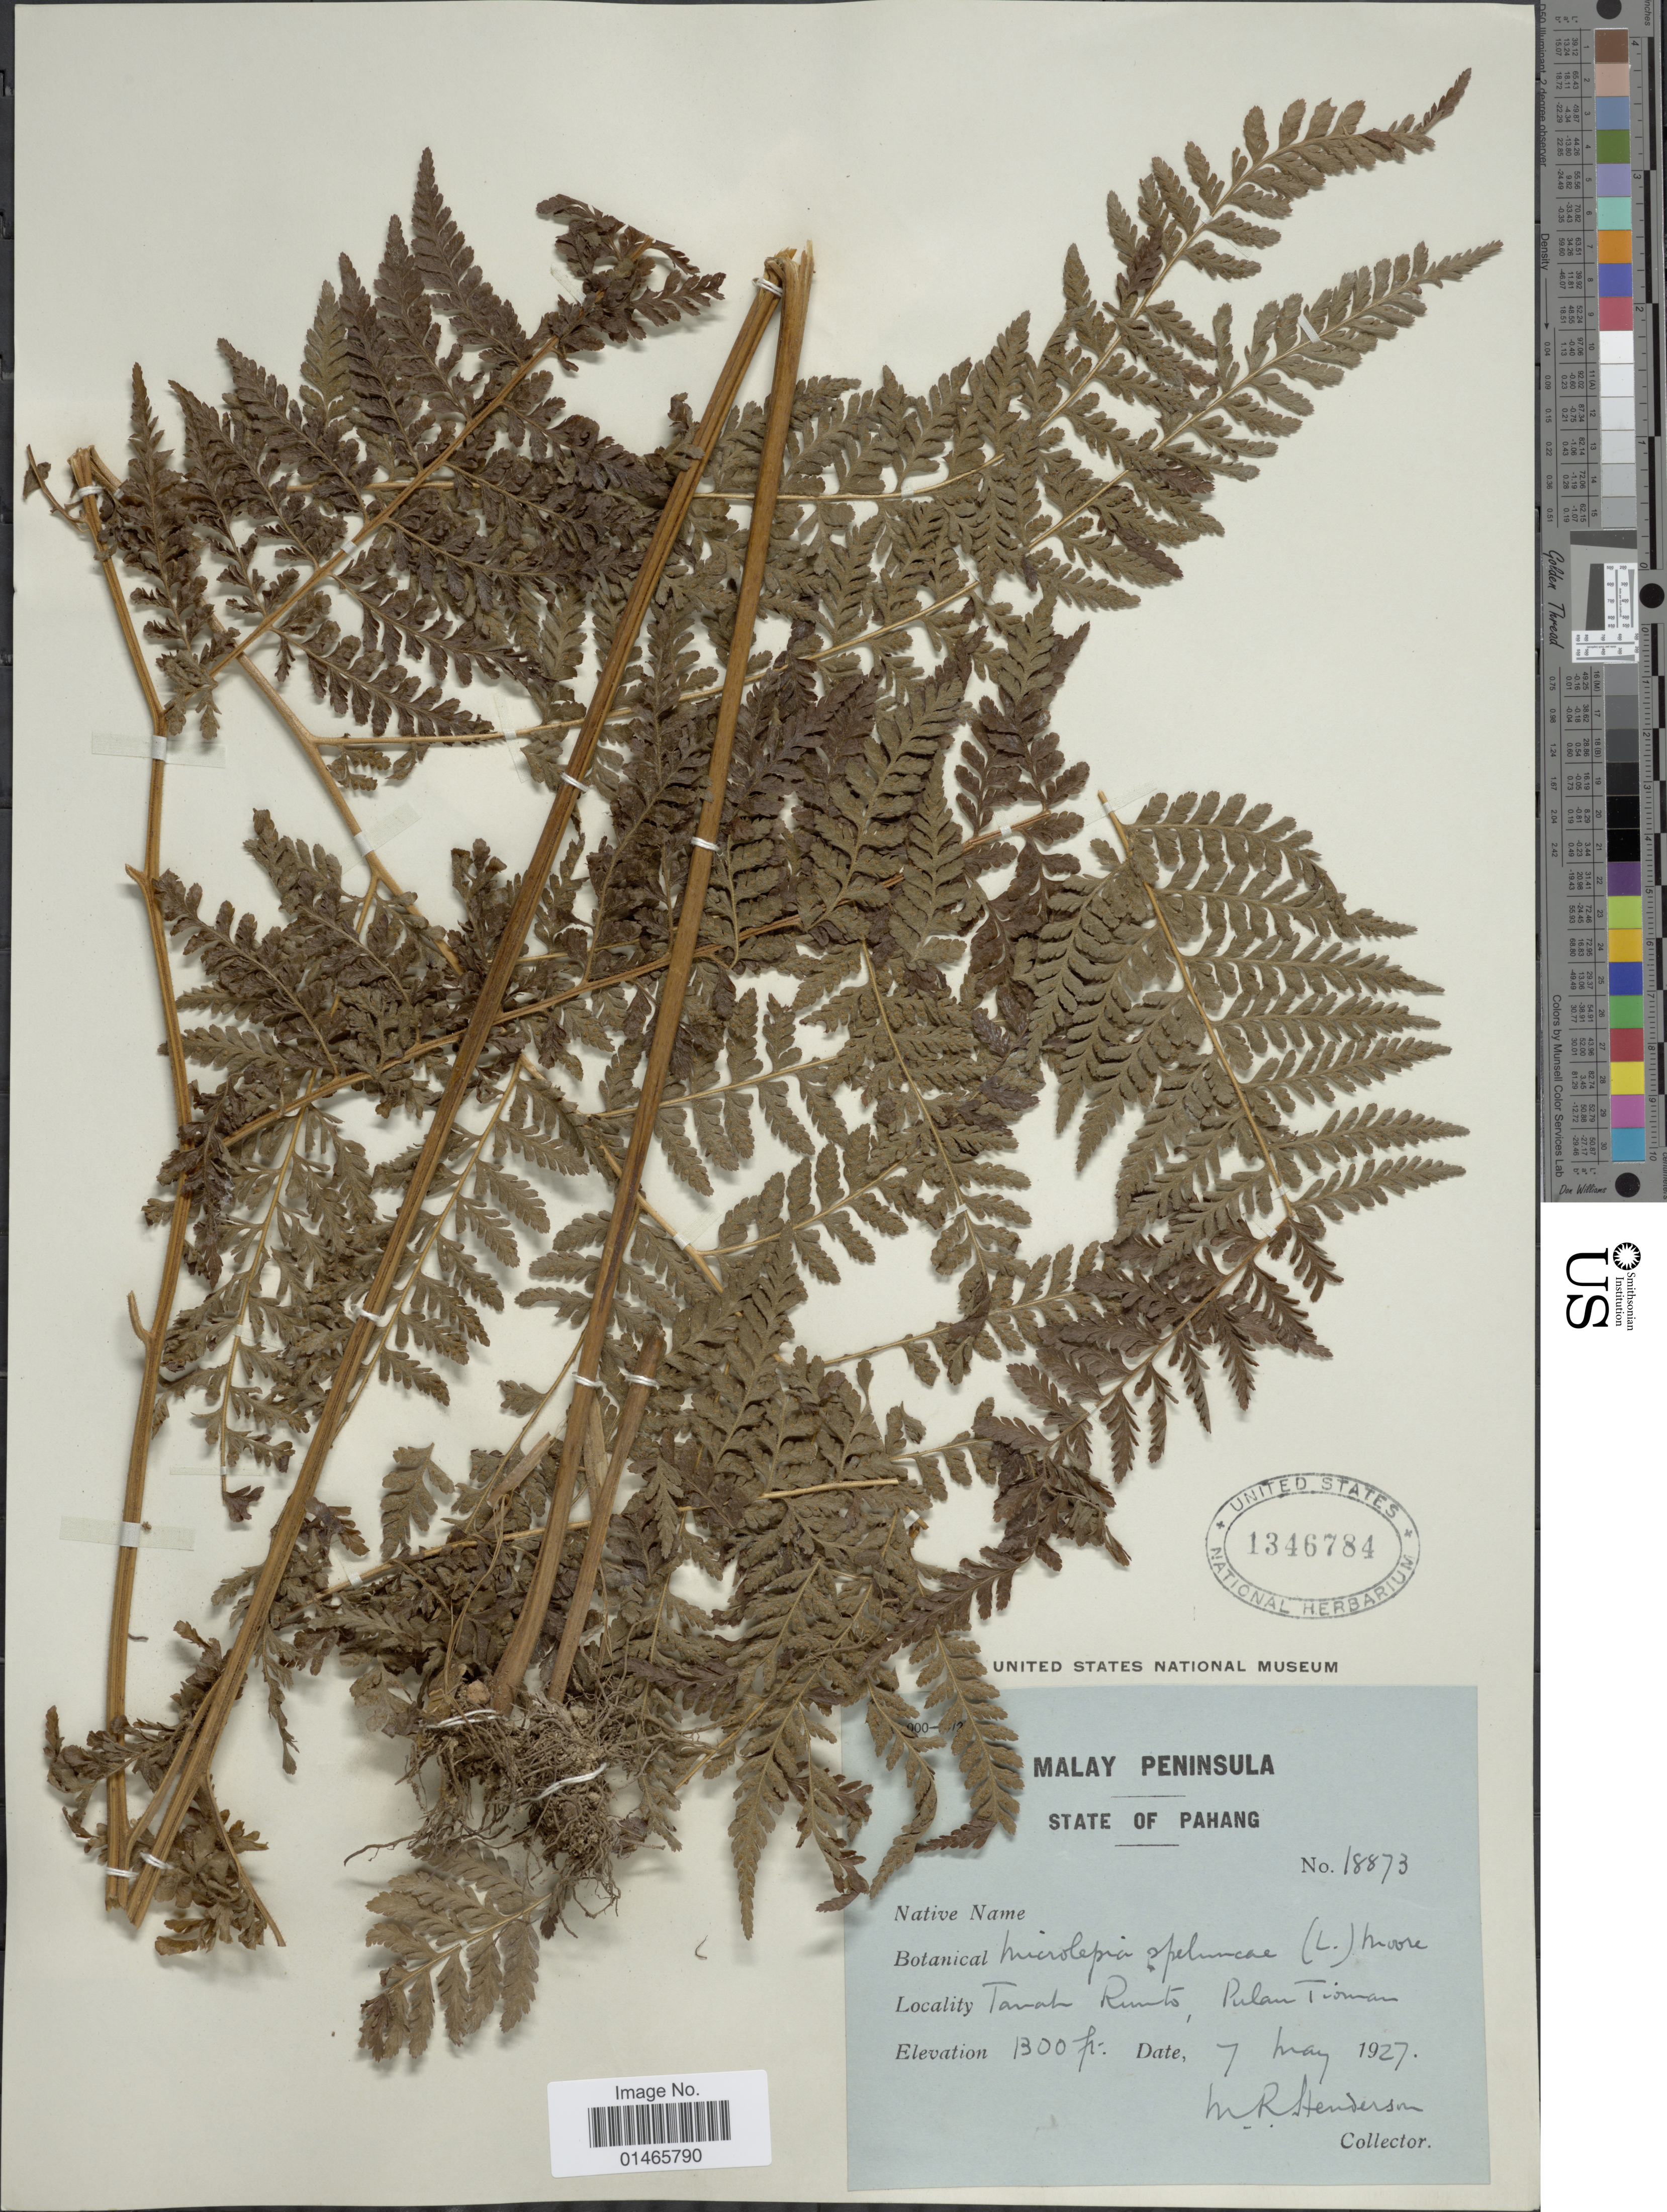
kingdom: Plantae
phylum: Tracheophyta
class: Polypodiopsida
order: Polypodiales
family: Dennstaedtiaceae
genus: Microlepia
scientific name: Microlepia speluncae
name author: (L.) T. Moore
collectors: M. Henderson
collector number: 18873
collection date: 1927-05-07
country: Malaysia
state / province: Pahang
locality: Tanah, Rimto, Pulan Tionan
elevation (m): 396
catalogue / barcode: US 1346784